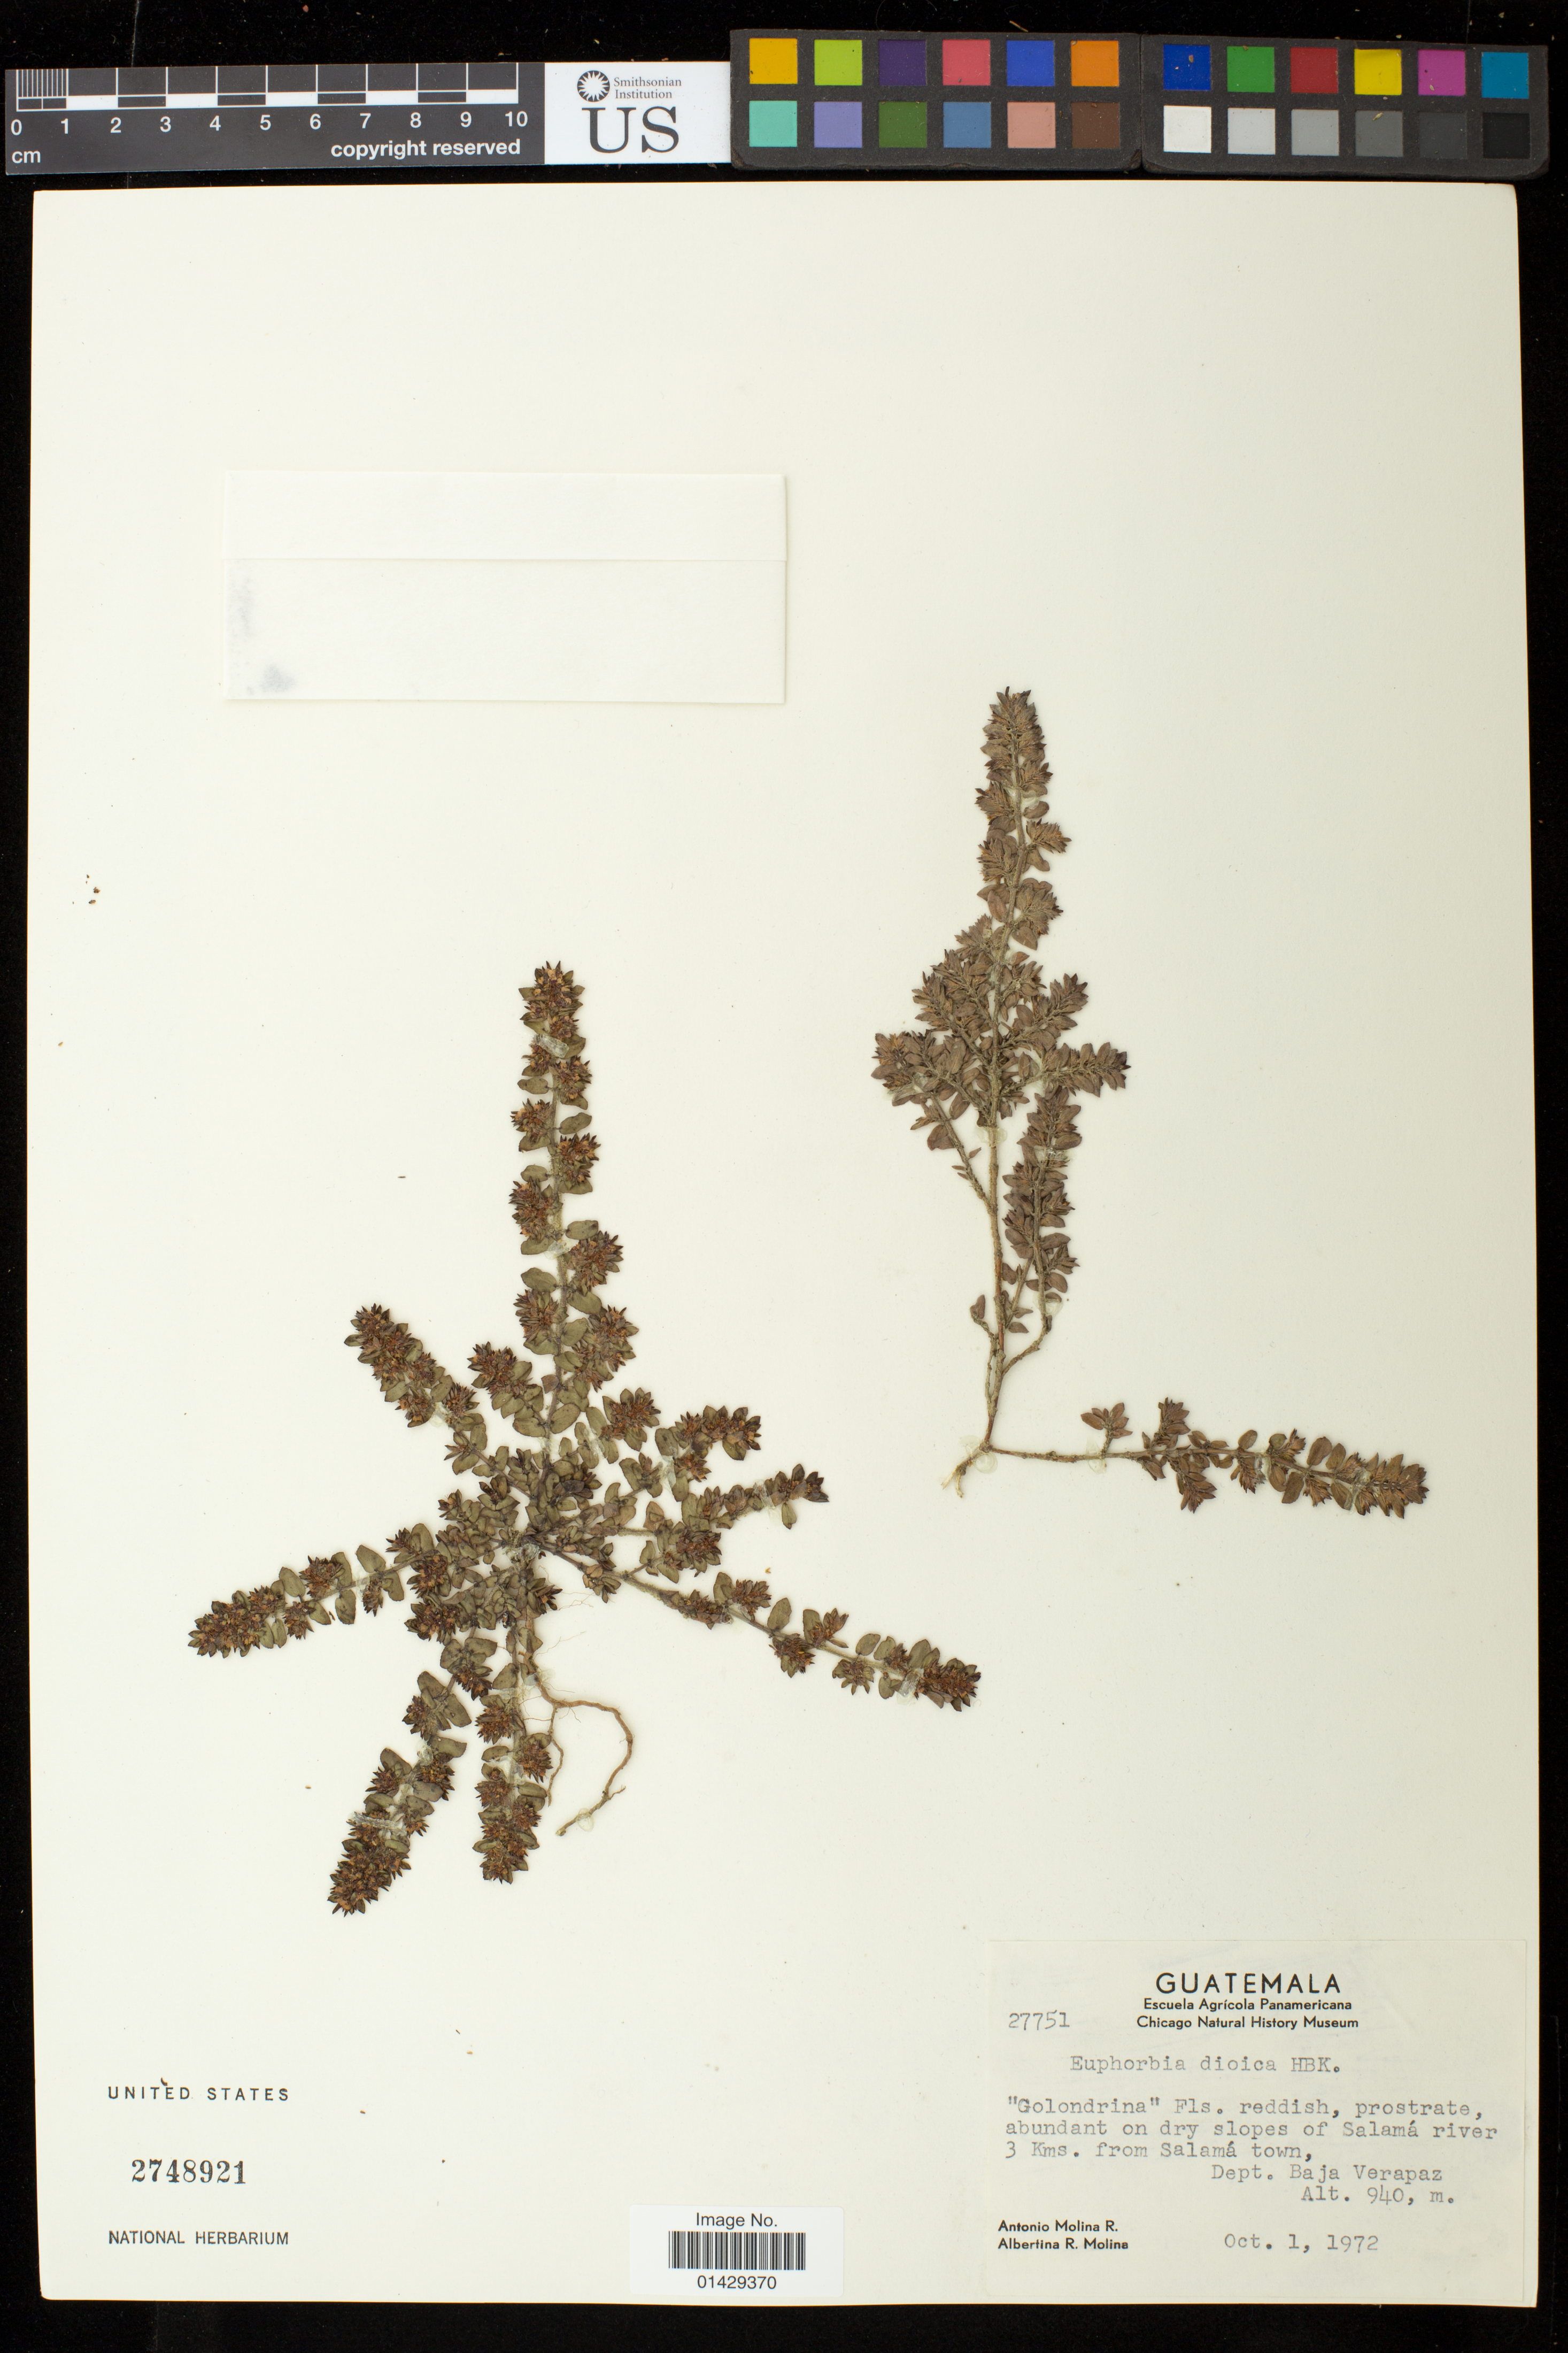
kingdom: Plantae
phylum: Tracheophyta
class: Magnoliopsida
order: Malpighiales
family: Euphorbiaceae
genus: Euphorbia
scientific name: Euphorbia dioeca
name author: Kunth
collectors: A. Molina R. & A. R. Molina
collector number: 27751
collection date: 1972-10-01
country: Guatemala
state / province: Baja Verapaz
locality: Dry slopes of Salama river 3 kms. from Salama town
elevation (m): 940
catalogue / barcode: US 2748921